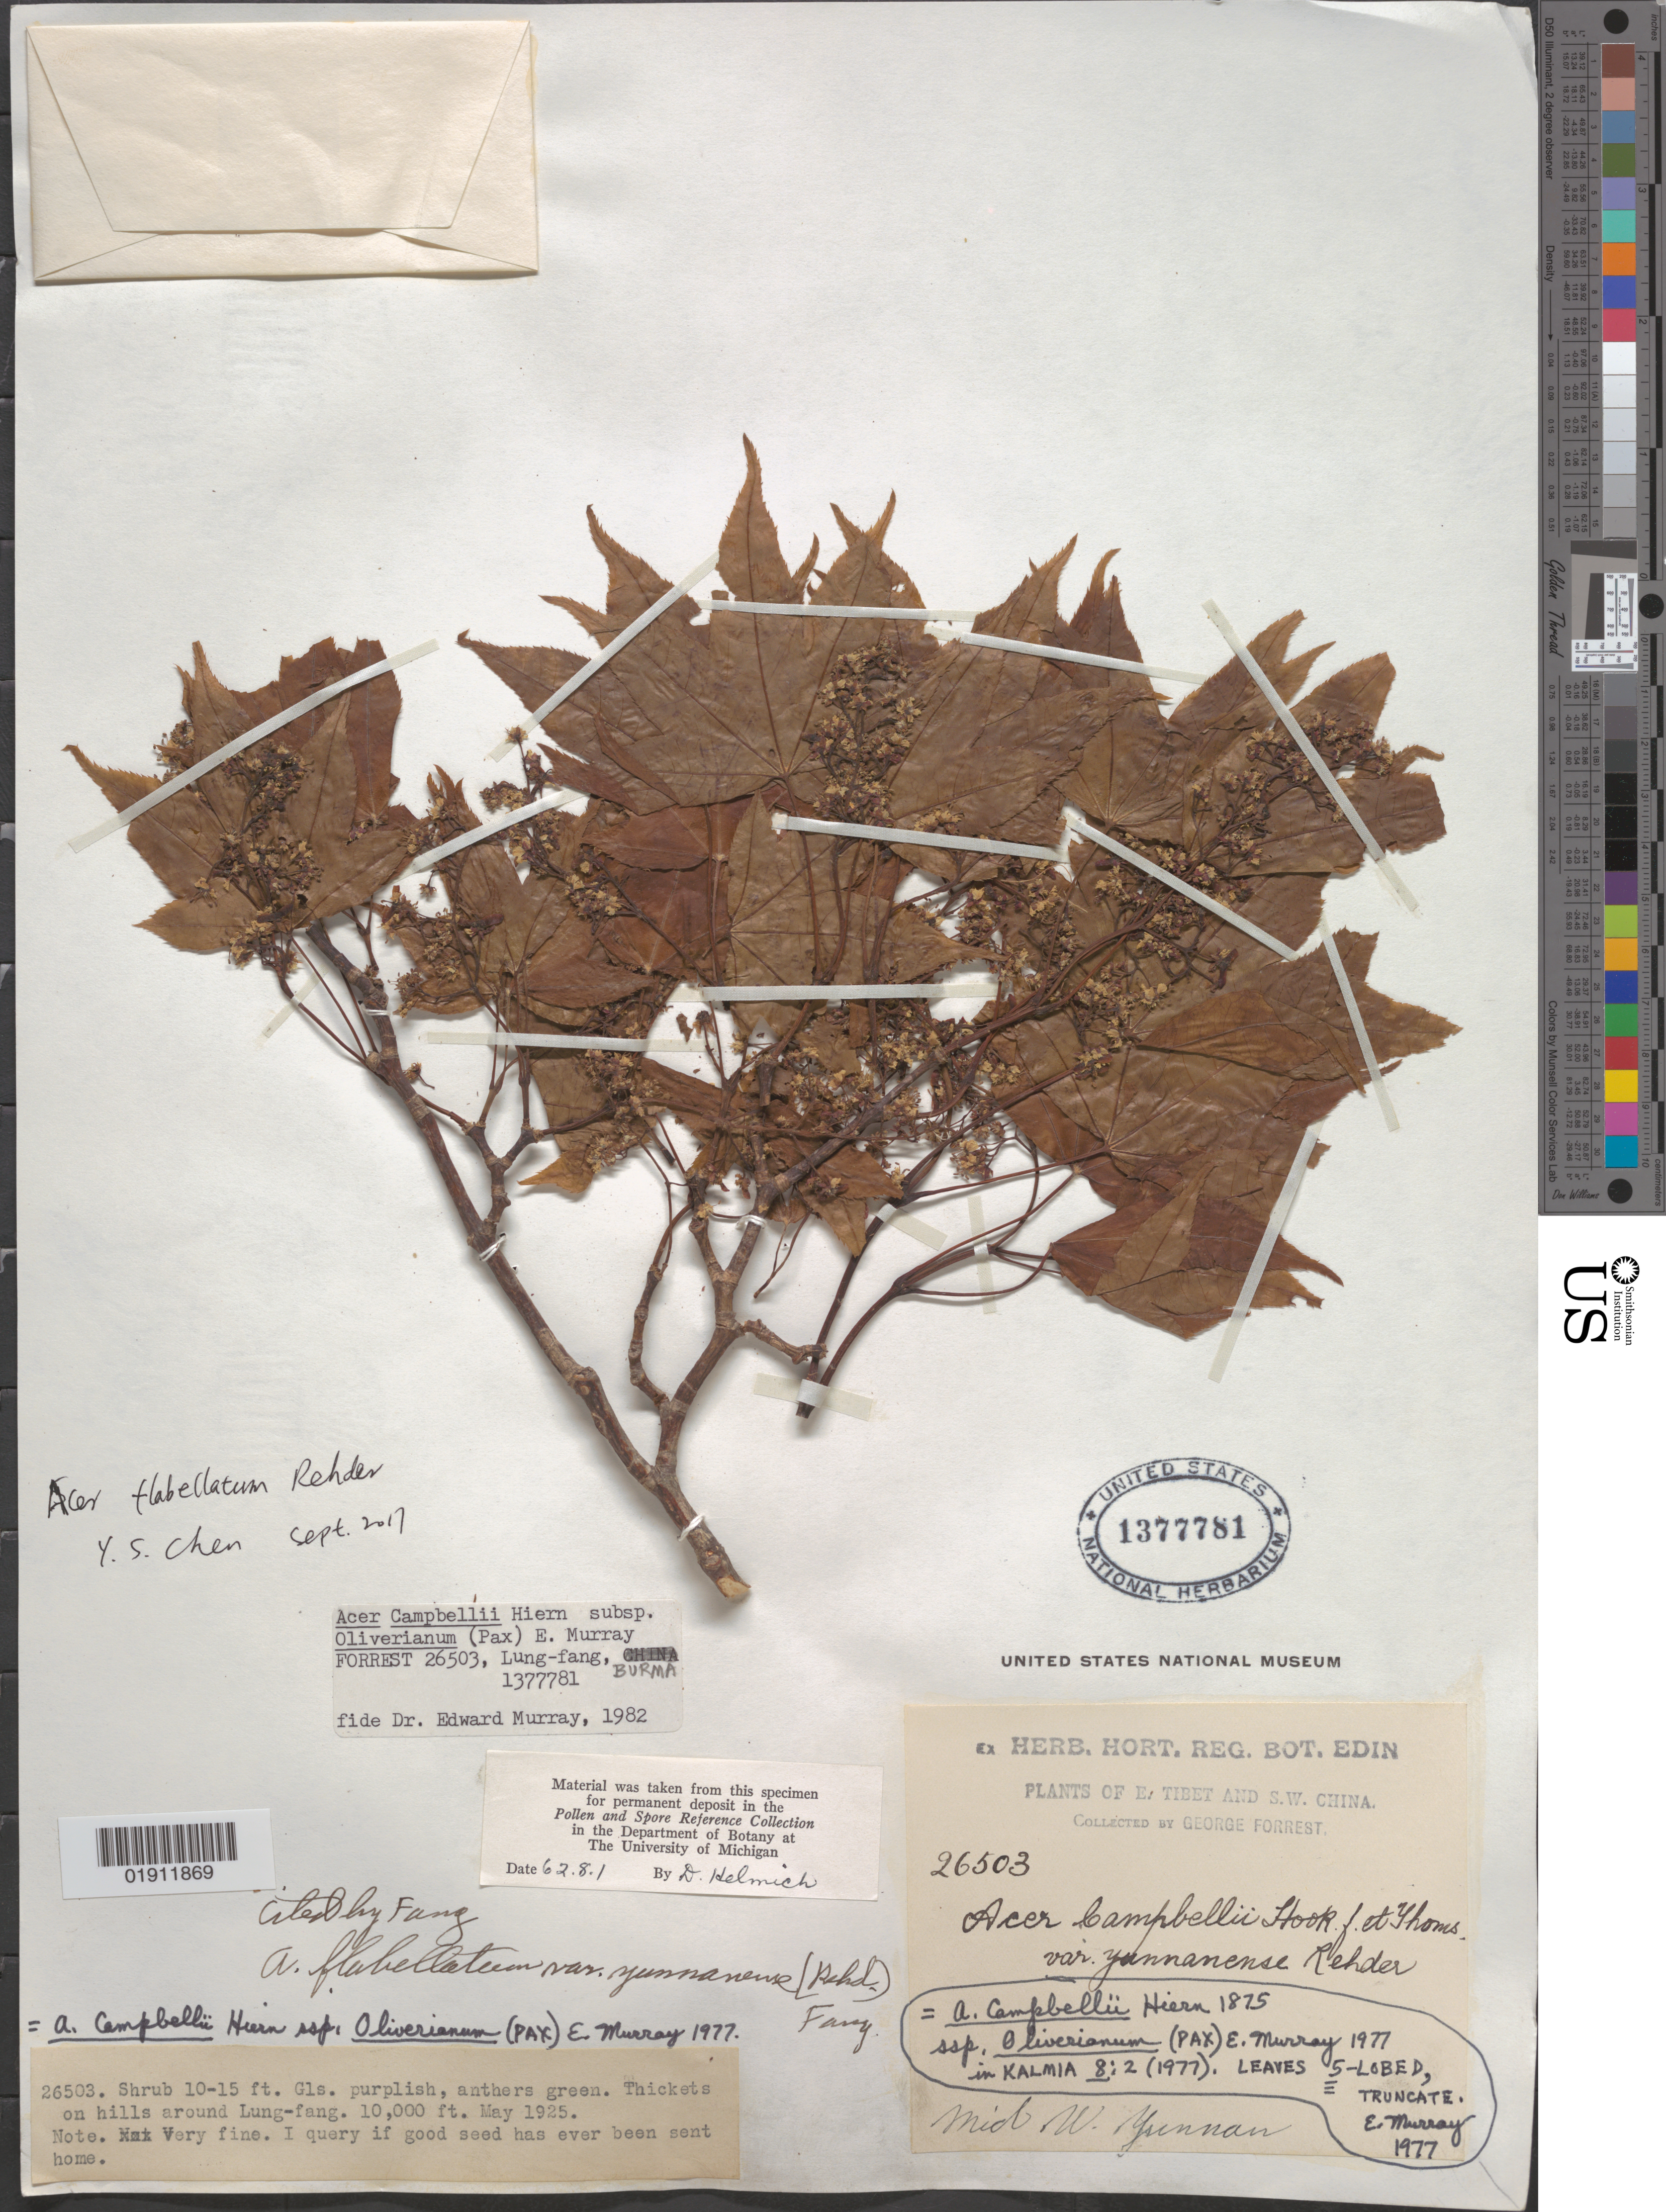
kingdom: Plantae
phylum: Tracheophyta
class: Magnoliopsida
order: Sapindales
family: Sapindaceae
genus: Acer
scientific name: Acer campbellii subsp. oliverianum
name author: (Pax) A.E. Murray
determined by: Murray, Edward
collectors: G. Forrest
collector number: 26503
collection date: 1925-05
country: China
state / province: Yunnan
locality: Mid W. Yunnan, Lung-fang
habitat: Thickets on hills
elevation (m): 3048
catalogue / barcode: US 1377781